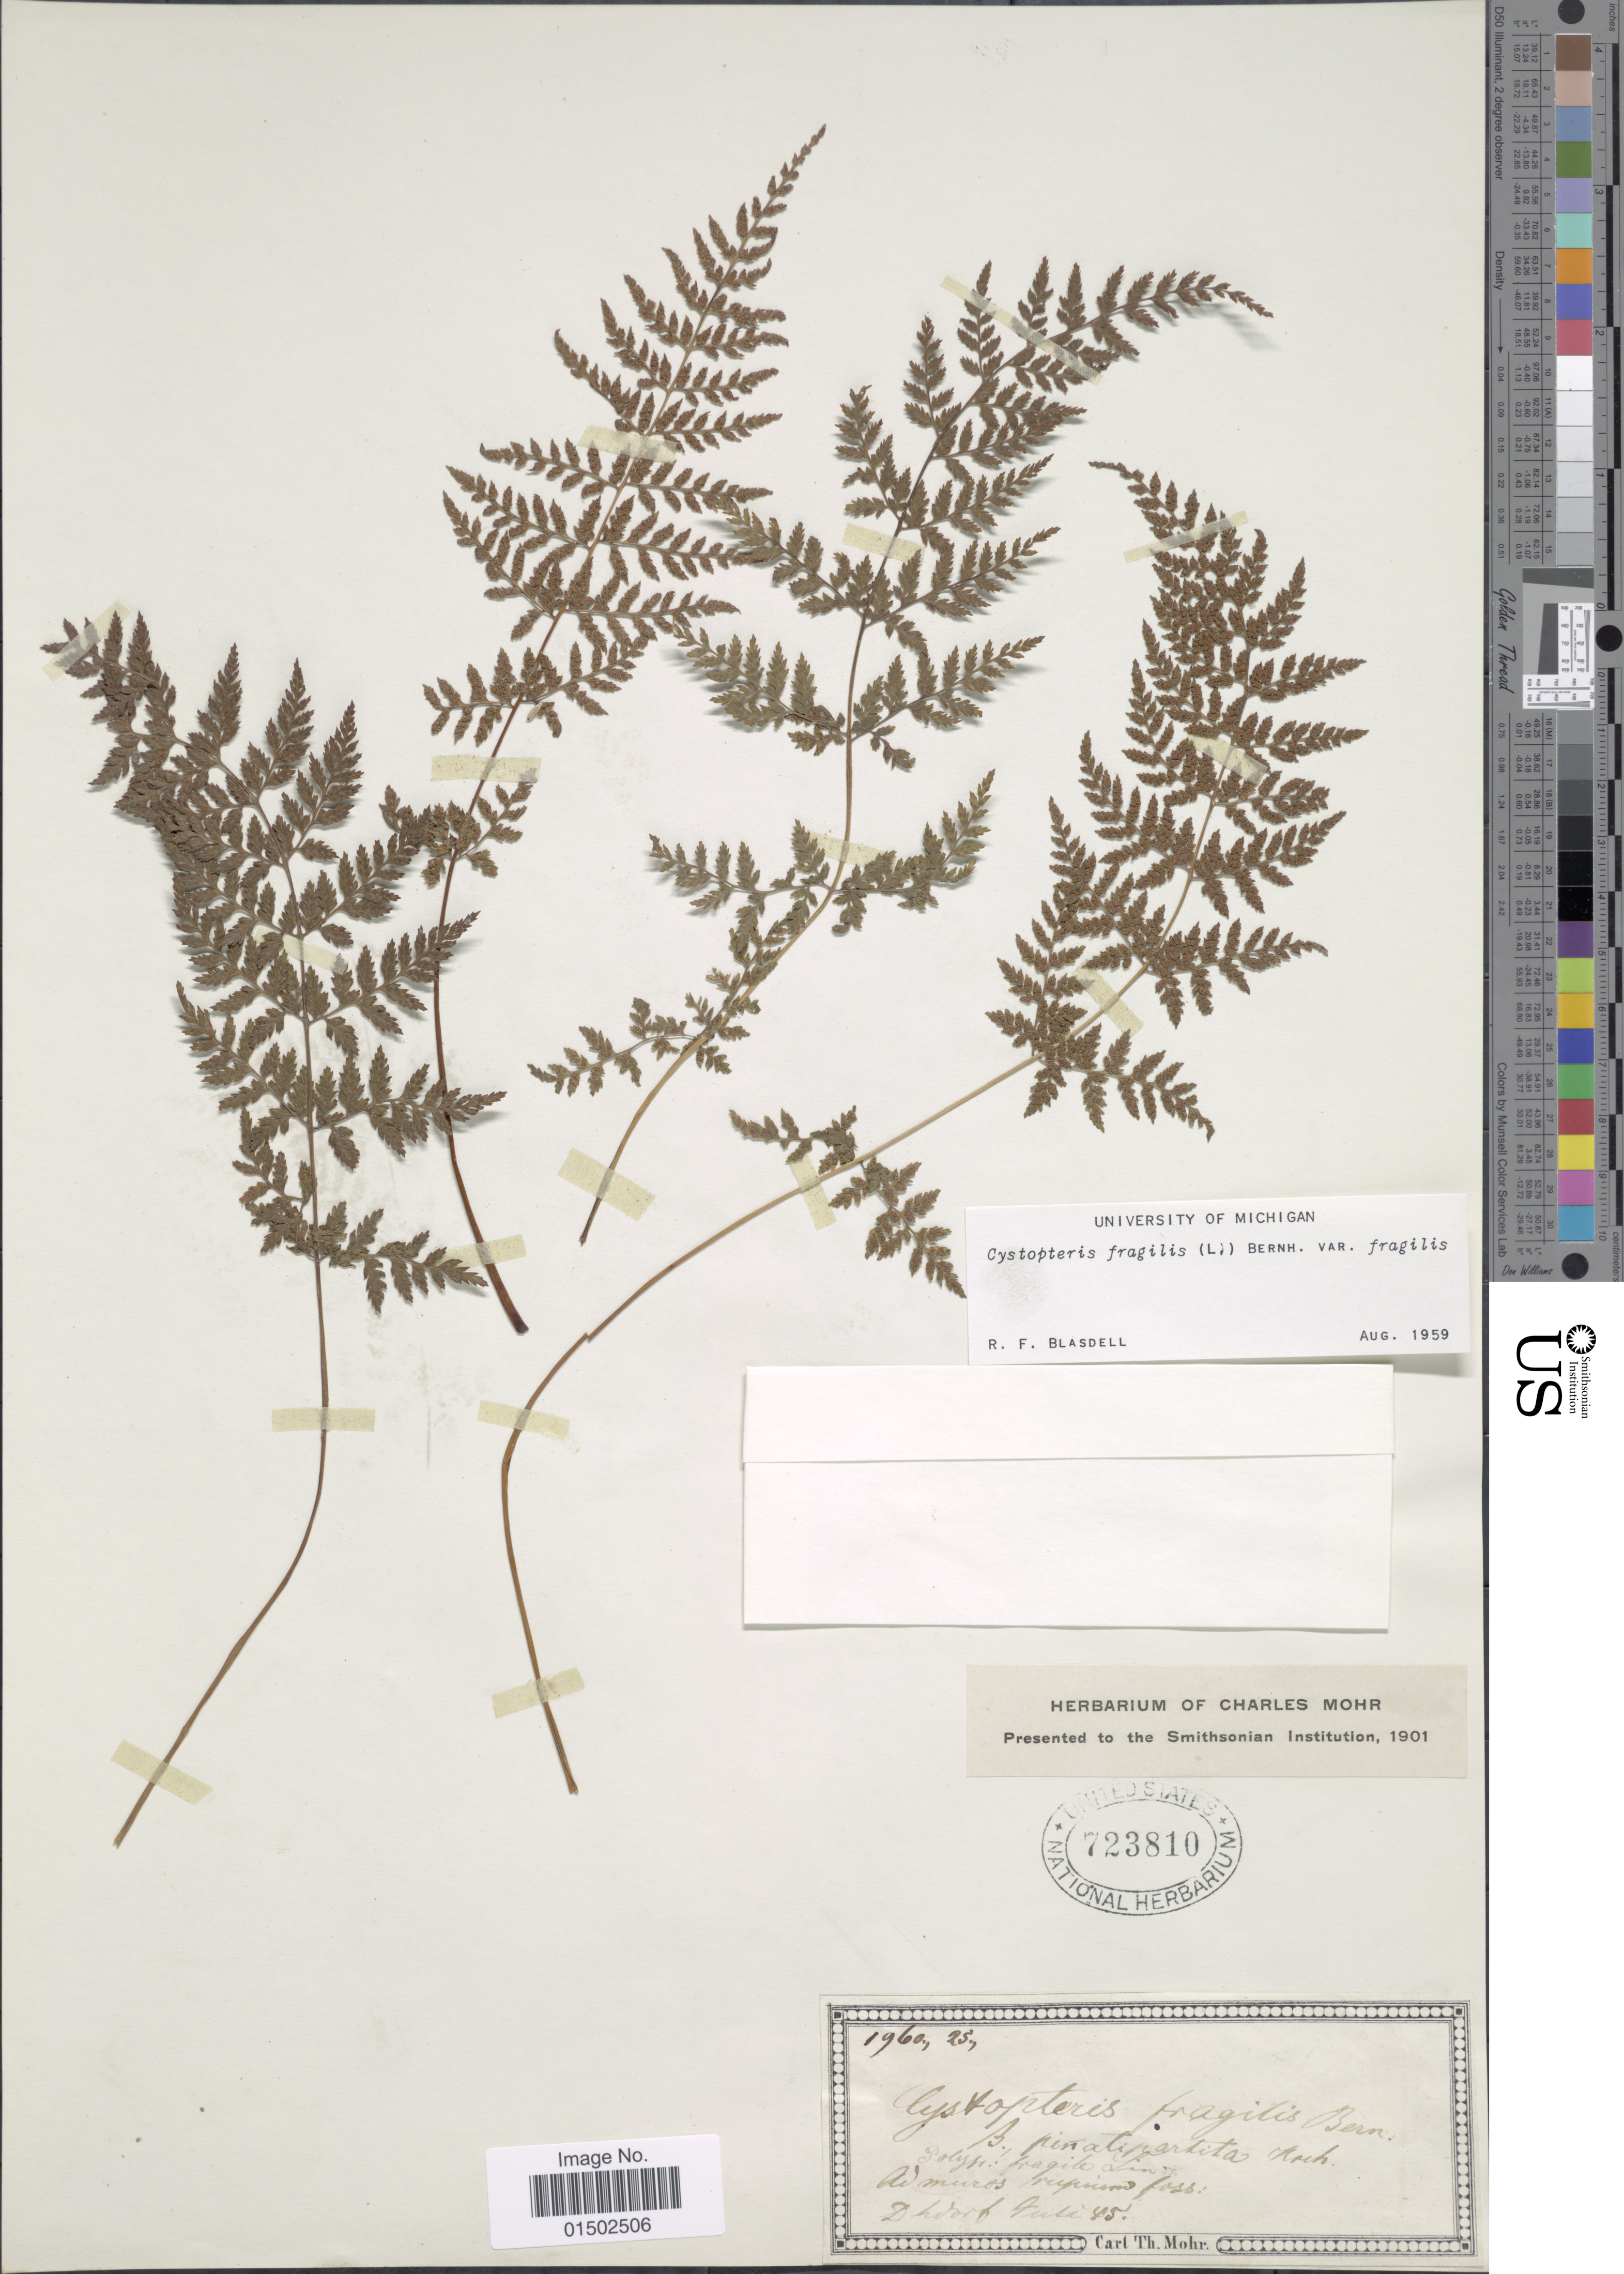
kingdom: Plantae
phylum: Tracheophyta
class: Polypodiopsida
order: Polypodiales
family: Cystopteridaceae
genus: Cystopteris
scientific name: Cystopteris fragilis var. fragilis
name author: (L.) Bernh.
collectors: D. Worf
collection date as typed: Transcribed d/m/y: /7/45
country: Germany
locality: Ad muros rupibus foss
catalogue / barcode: US 723810